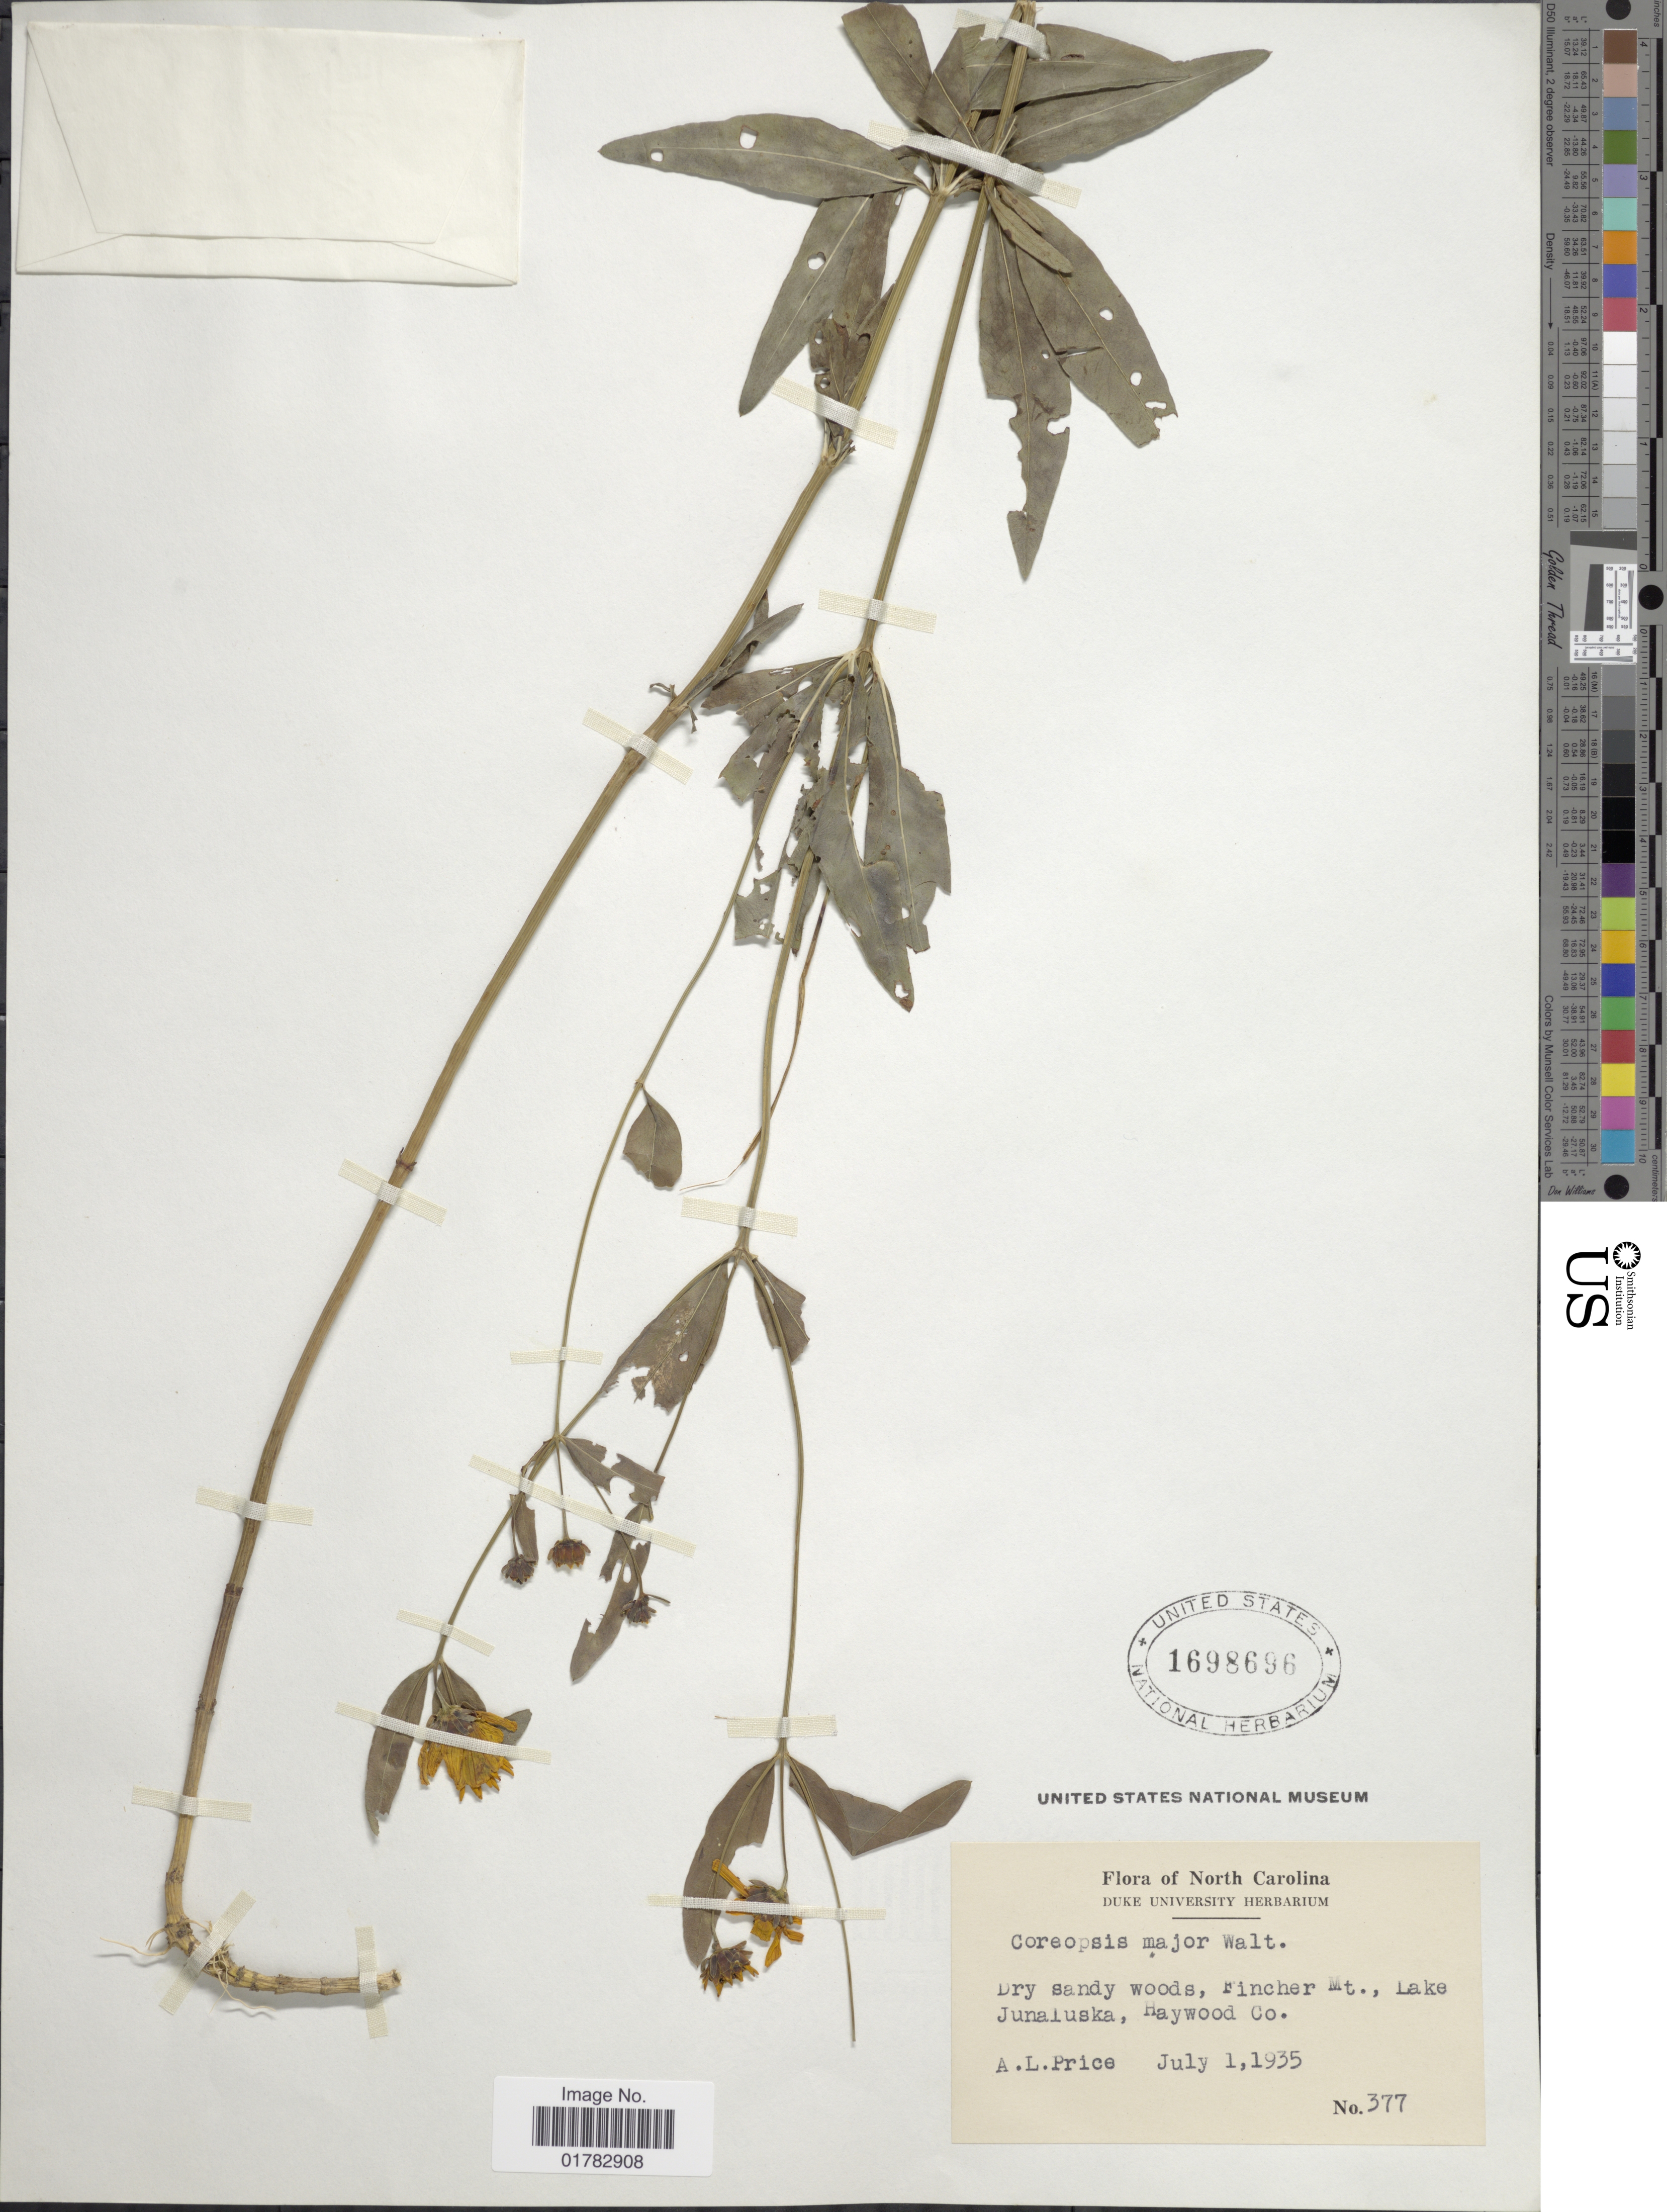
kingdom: Plantae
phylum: Tracheophyta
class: Magnoliopsida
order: Asterales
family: Asteraceae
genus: Coreopsis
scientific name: Coreopsis major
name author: Walter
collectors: A. Price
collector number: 377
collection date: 1935-07-01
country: United States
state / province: North Carolina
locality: Dry sandy woods, Fincer Mt., Lake Junaluska, Haywood Co.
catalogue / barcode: US 1698696